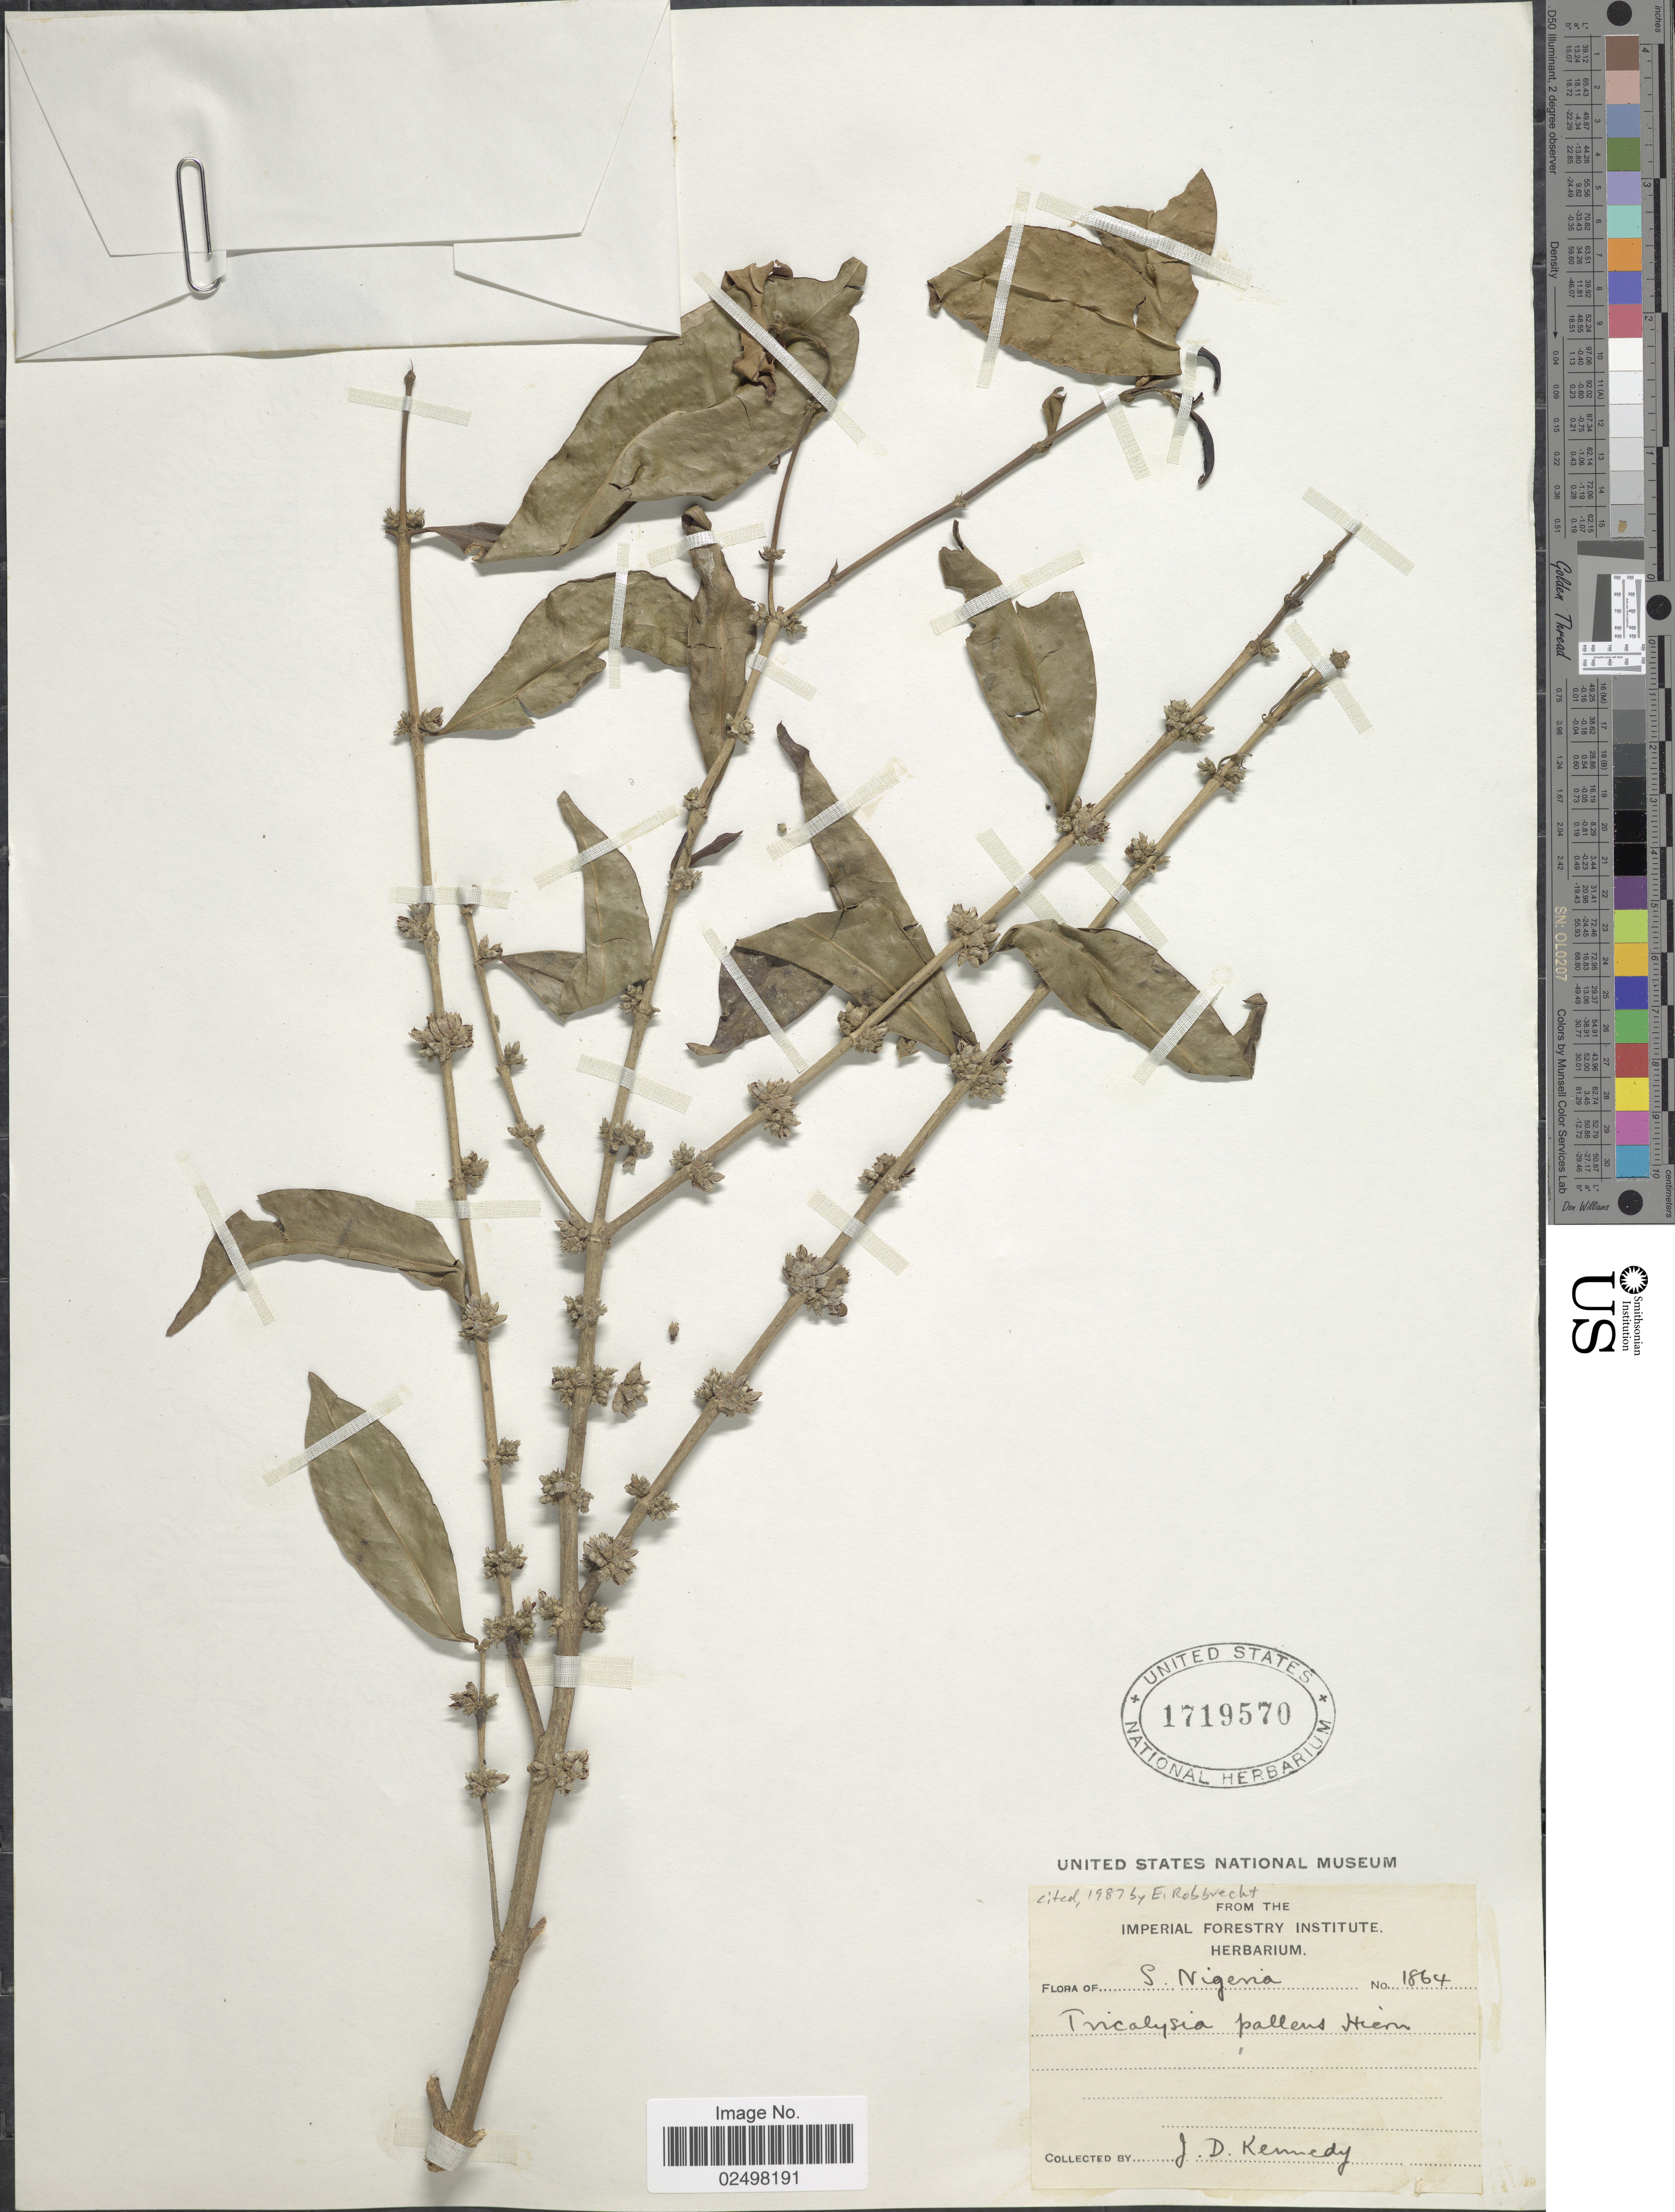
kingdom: Plantae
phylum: Tracheophyta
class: Magnoliopsida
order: Gentianales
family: Rubiaceae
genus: Tricalysia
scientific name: Tricalysia pallens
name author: Hiern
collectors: J. D. Kennedy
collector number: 1864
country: Nigeria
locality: S. Nigeria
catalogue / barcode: US 1719570